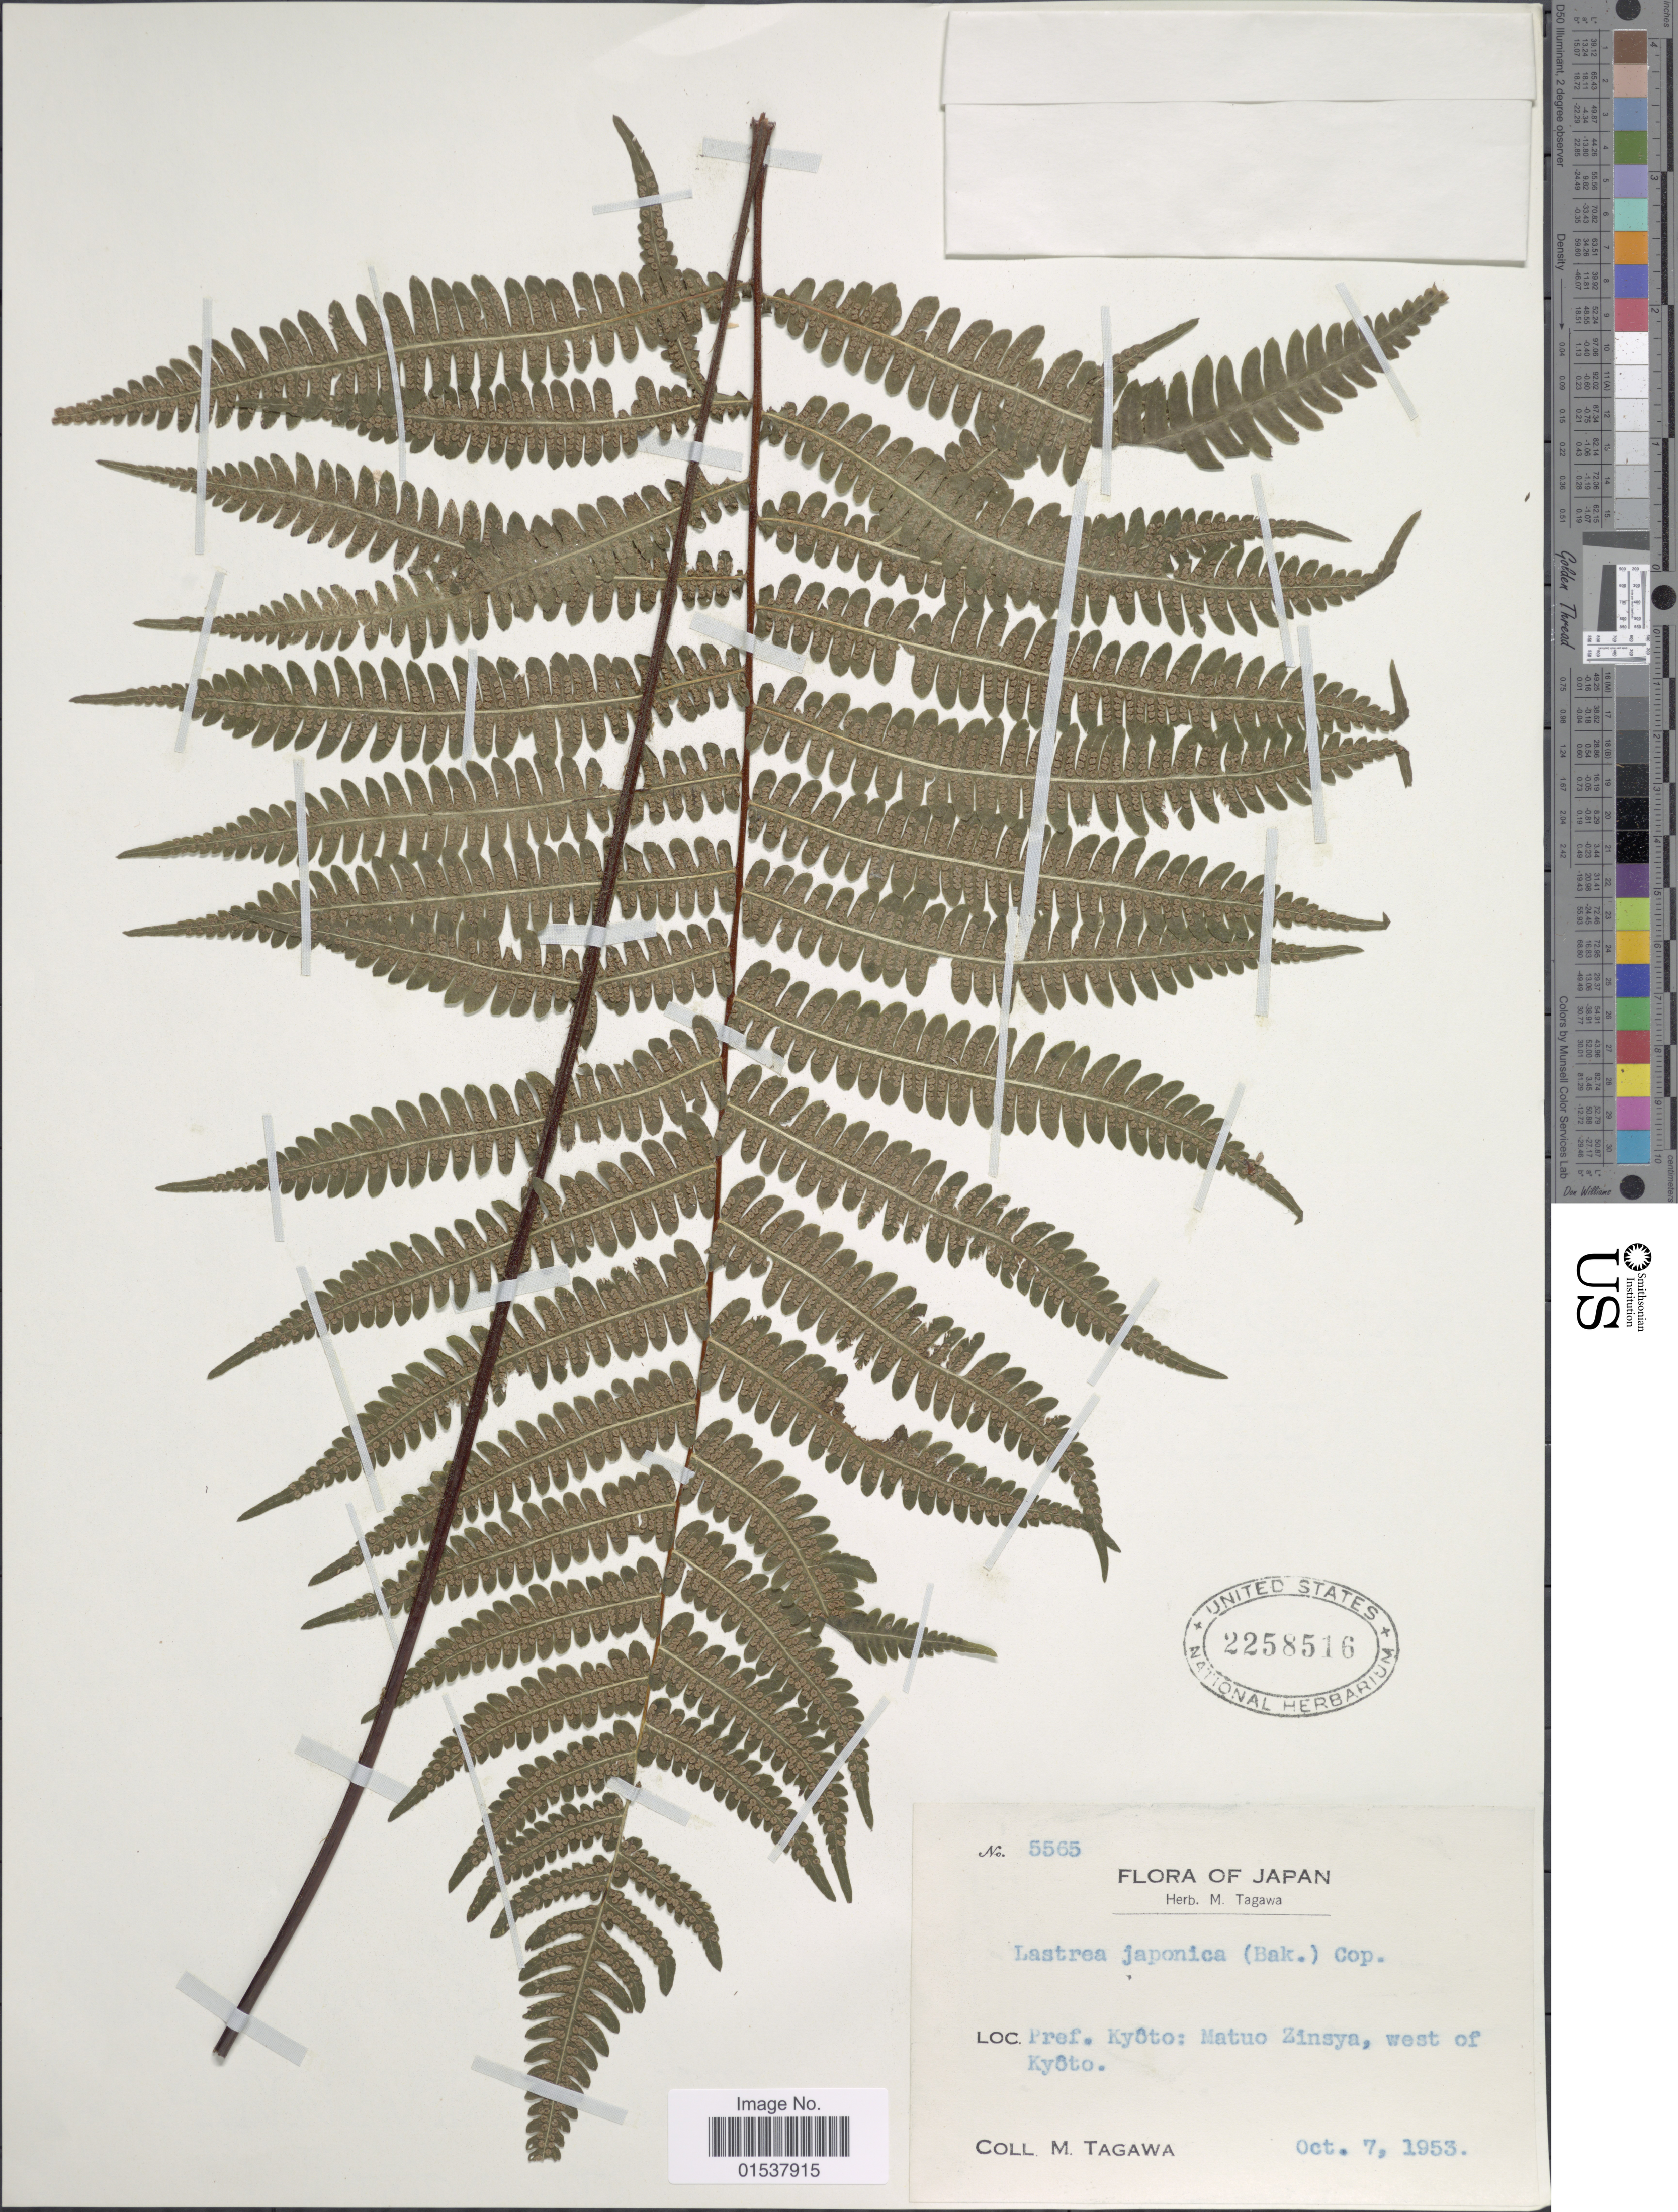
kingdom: Plantae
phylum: Tracheophyta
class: Polypodiopsida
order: Polypodiales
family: Thelypteridaceae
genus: Parathelypteris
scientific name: Parathelypteris japonica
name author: (Baker) Ching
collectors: M. Tagawa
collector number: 5565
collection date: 1953-10-07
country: Japan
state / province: Kyoto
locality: Pref. Kyoto: Matuo Zinsya, west of Kyoto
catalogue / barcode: US 2258516